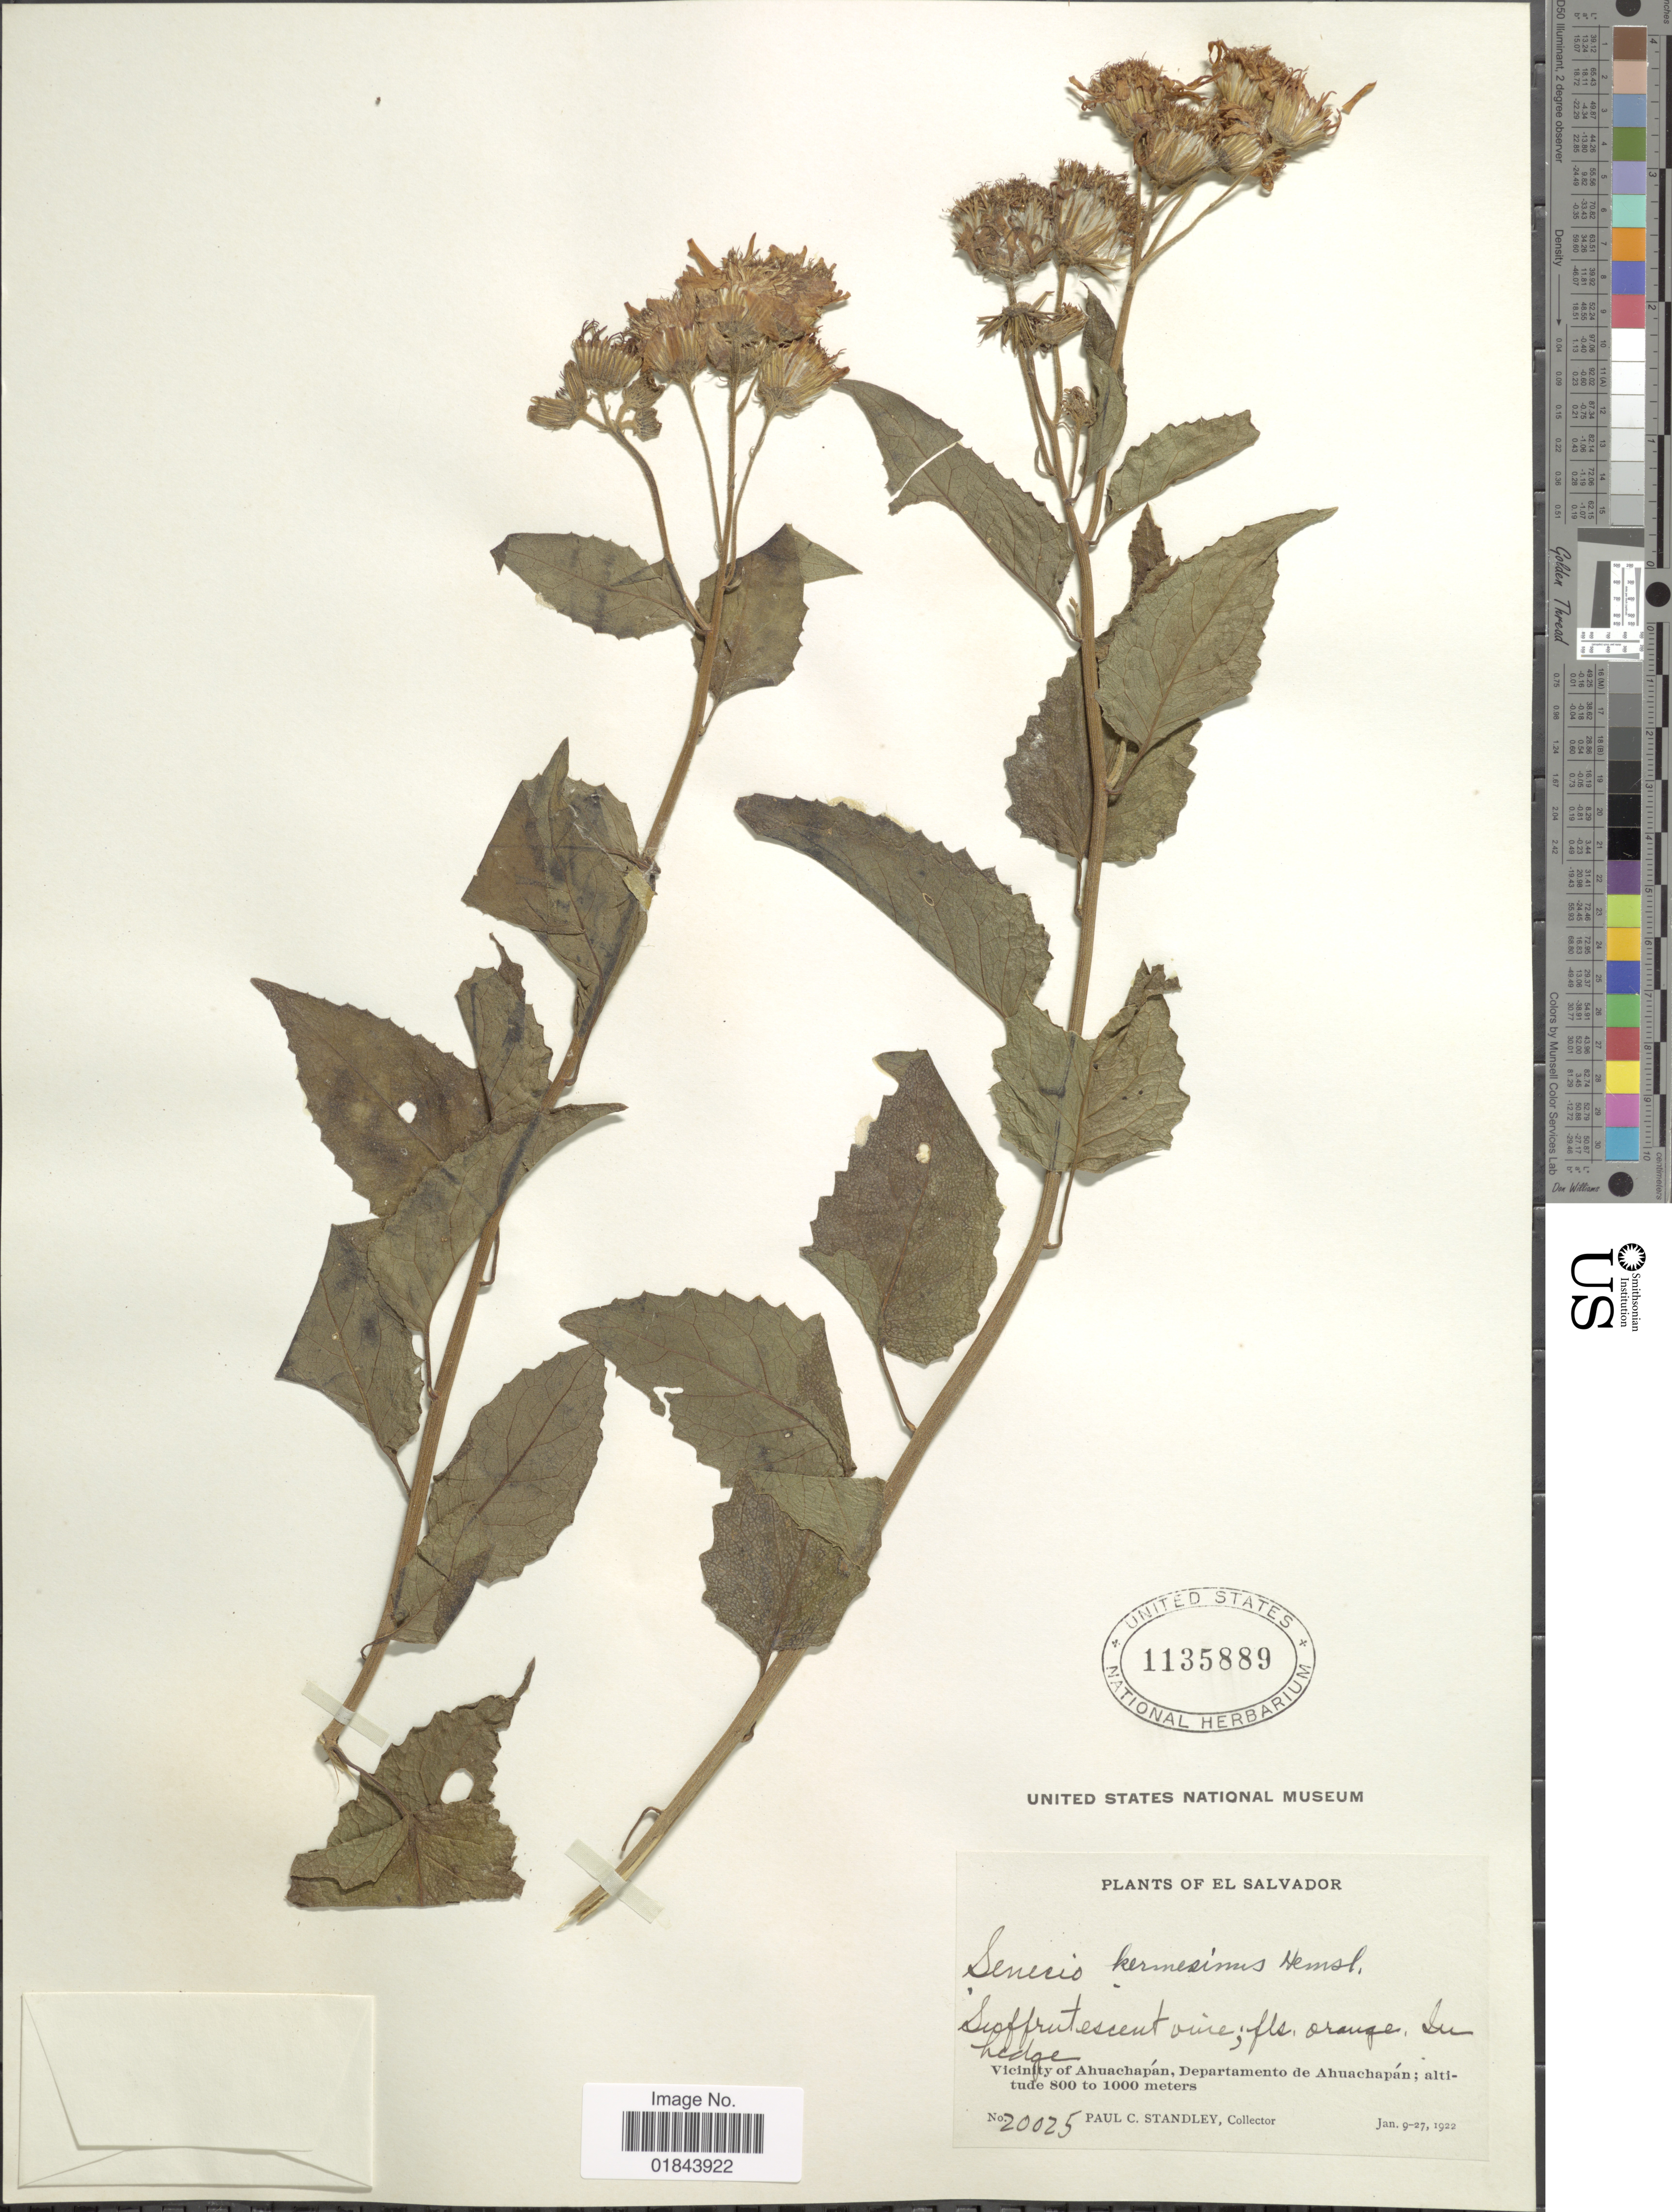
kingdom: Plantae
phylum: Tracheophyta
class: Magnoliopsida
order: Asterales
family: Asteraceae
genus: Pseudogynoxys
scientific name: Pseudogynoxys haenkei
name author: (DC.) Cabrera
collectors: P. C. Standley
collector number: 20025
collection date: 1922-01-09/1922-01-27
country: El Salvador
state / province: Ahuachapan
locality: Vicinity of Ahuachapán, Department de Ahuachpán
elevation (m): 800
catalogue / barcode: US 1135889